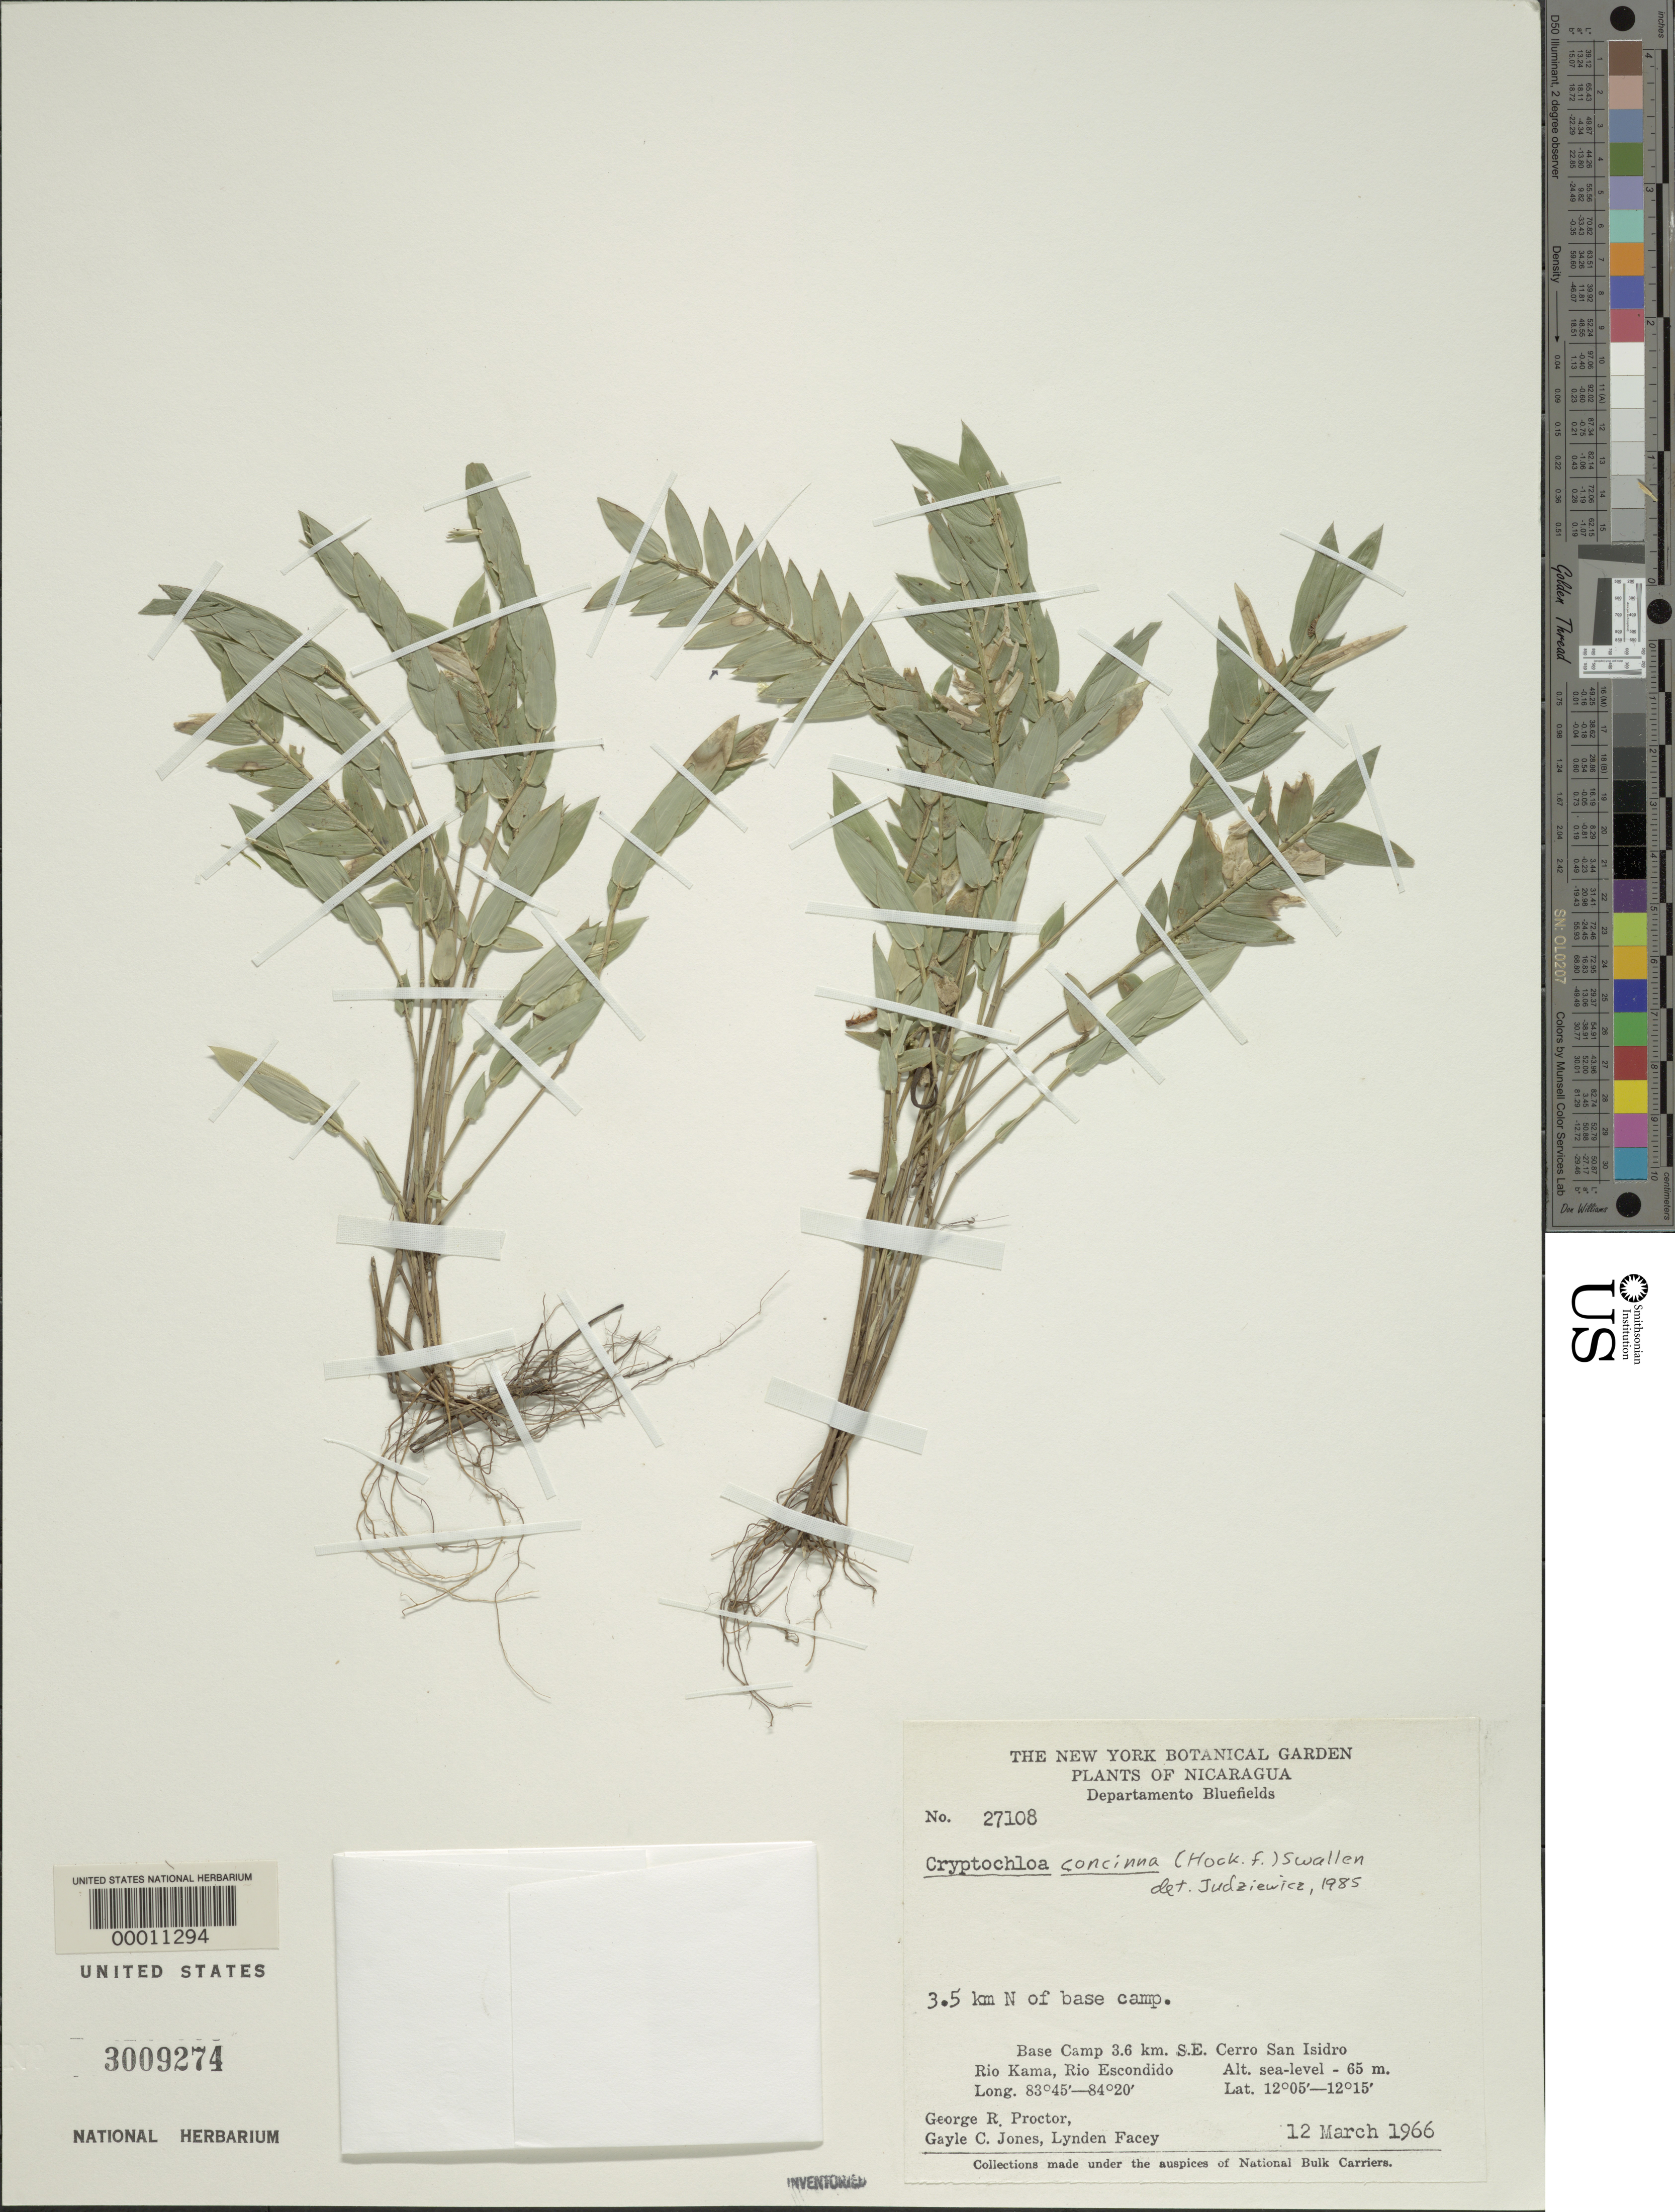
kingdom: Plantae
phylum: Tracheophyta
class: Liliopsida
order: Poales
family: Poaceae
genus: Cryptochloa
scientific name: Cryptochloa concinna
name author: (Hook. f.) Swallen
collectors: G. R. Proctor, G. C. Jones & L. Facey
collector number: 27108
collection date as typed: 12 Mar 1966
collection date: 1966-03-12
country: Nicaragua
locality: Depart bluefields, cerro san isidro, rio kama, rio escondido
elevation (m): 0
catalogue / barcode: US 3009274